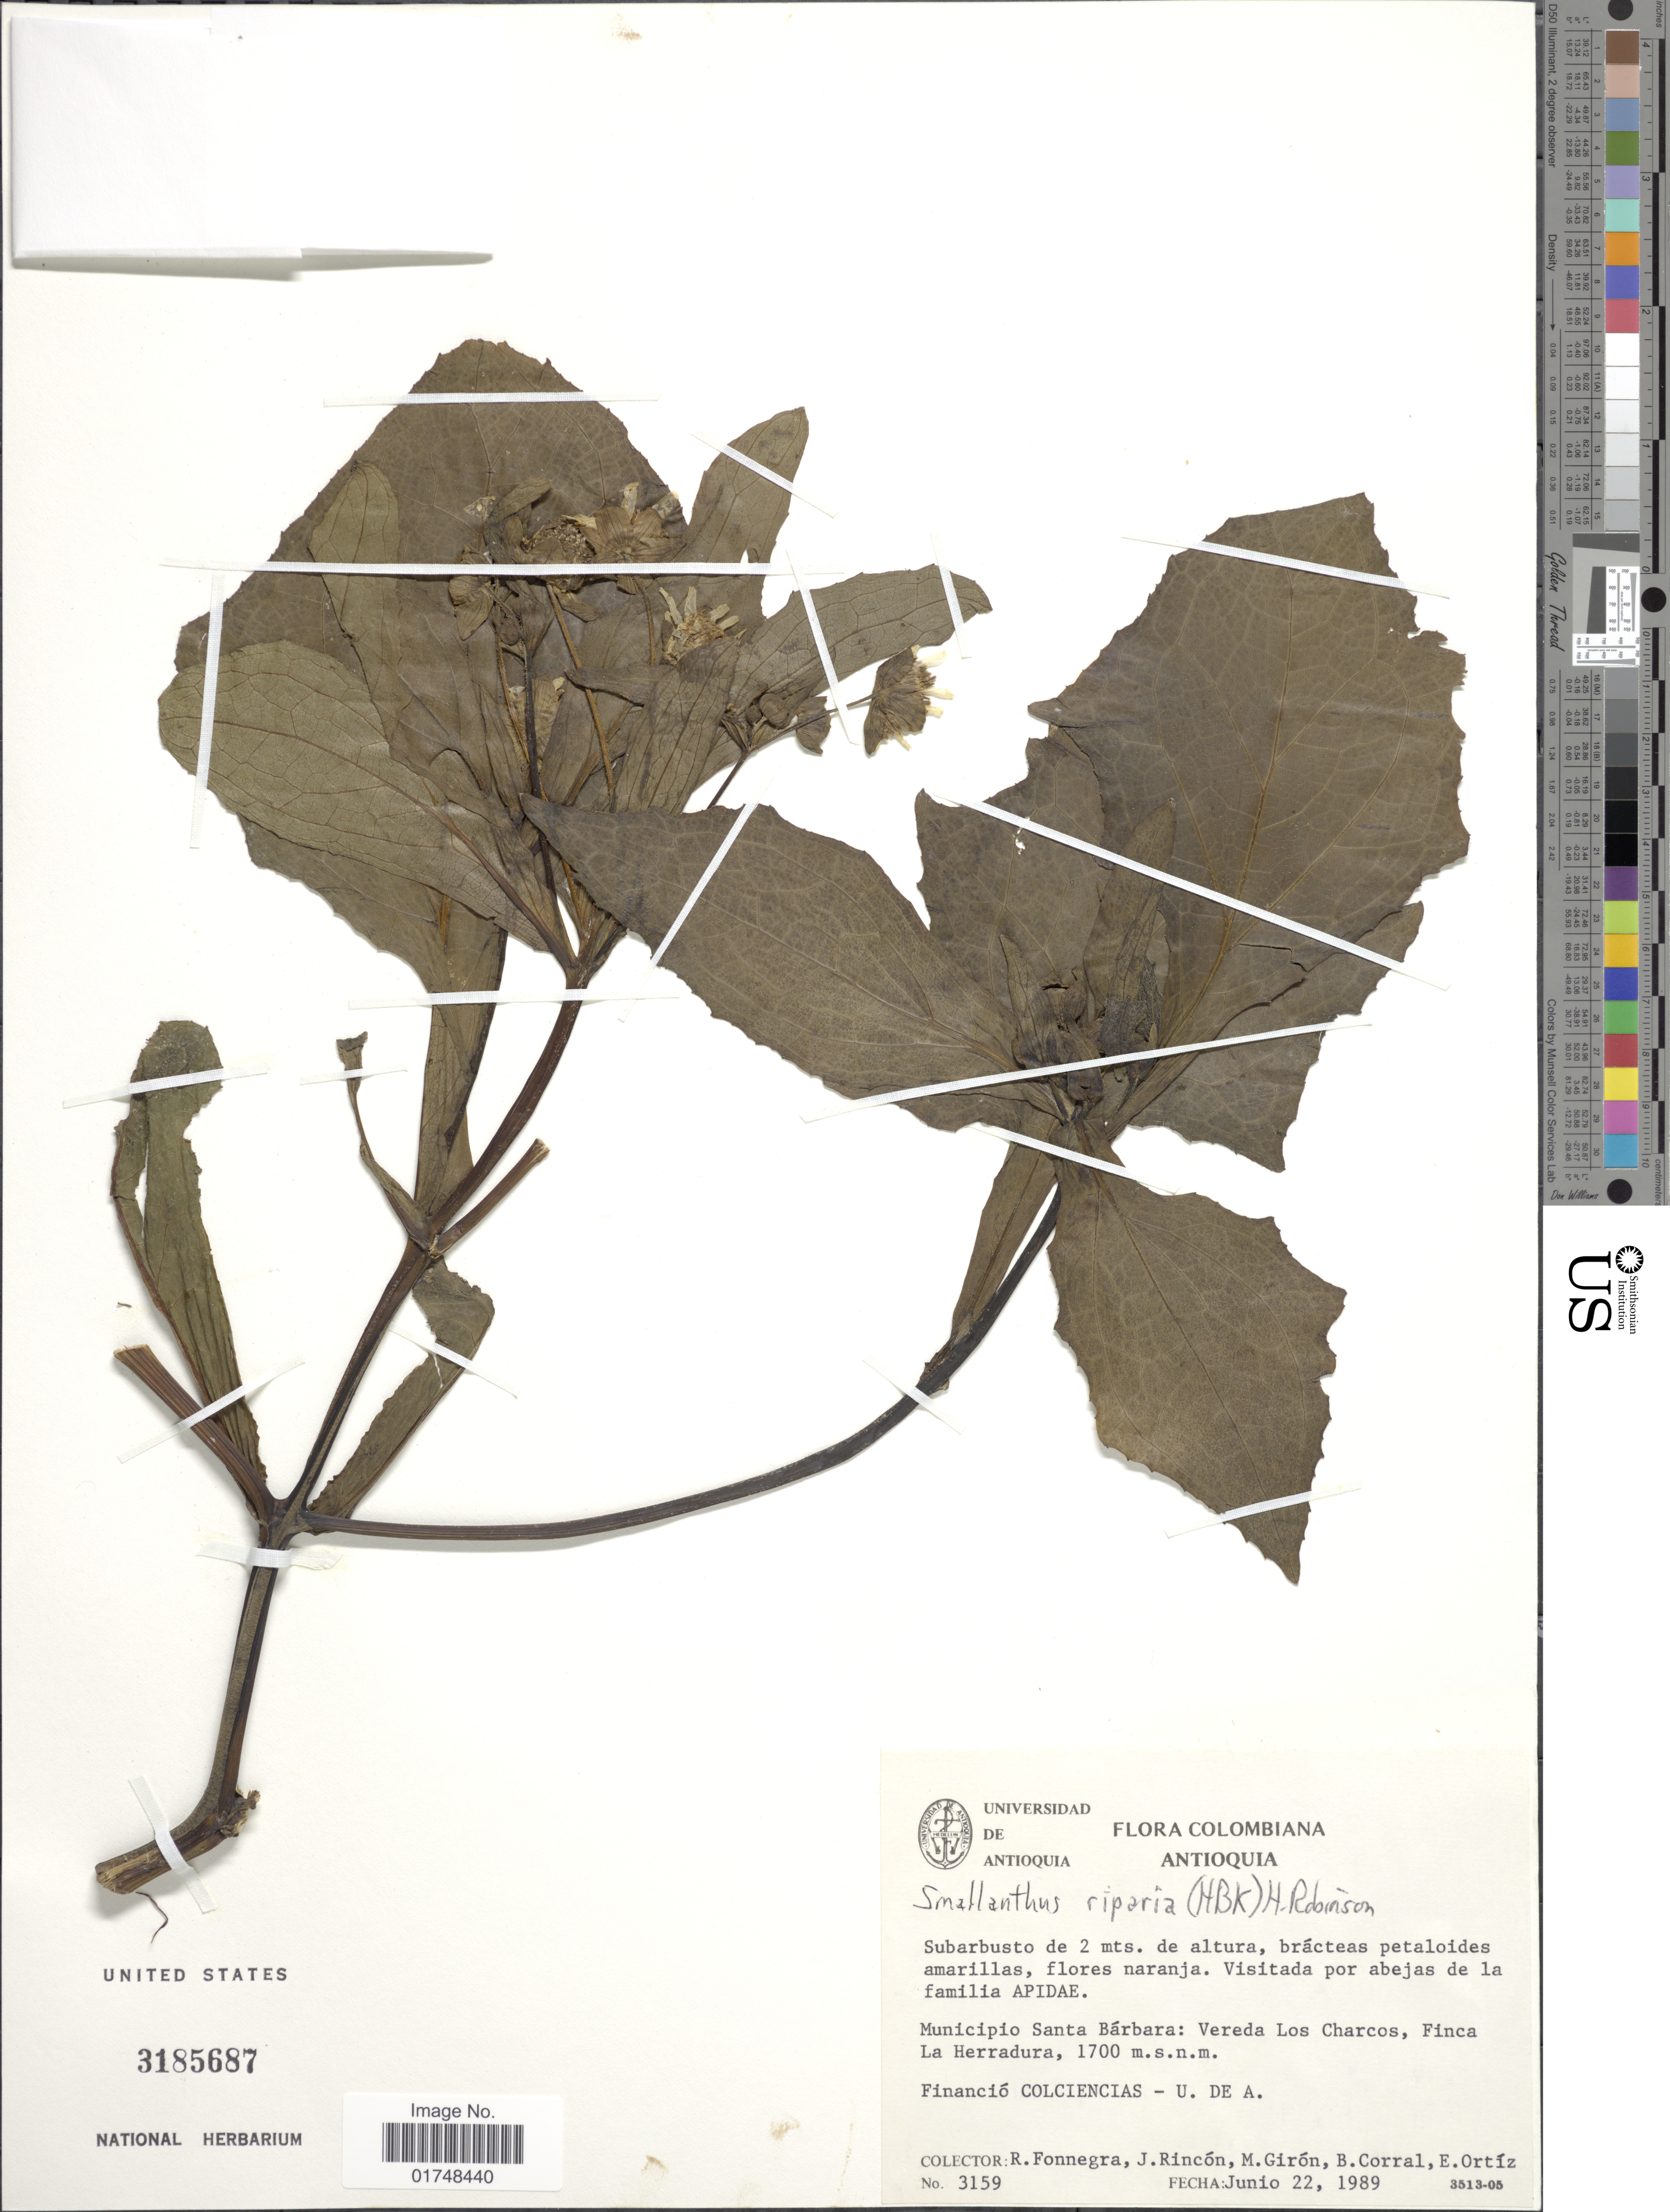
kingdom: Plantae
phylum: Tracheophyta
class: Magnoliopsida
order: Asterales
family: Asteraceae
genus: Smallanthus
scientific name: Smallanthus riparius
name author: (Kunth) H. Rob.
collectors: R. Fonnegra, J. Rincón, M. Girón, B. Corral & E. Ortíz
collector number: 3159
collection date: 1989-06-22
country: Colombia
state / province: Antioquia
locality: Municipio Santa Barbara, Vereda Los Charcos, Finca La Herradura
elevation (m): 1700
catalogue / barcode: US 3185687